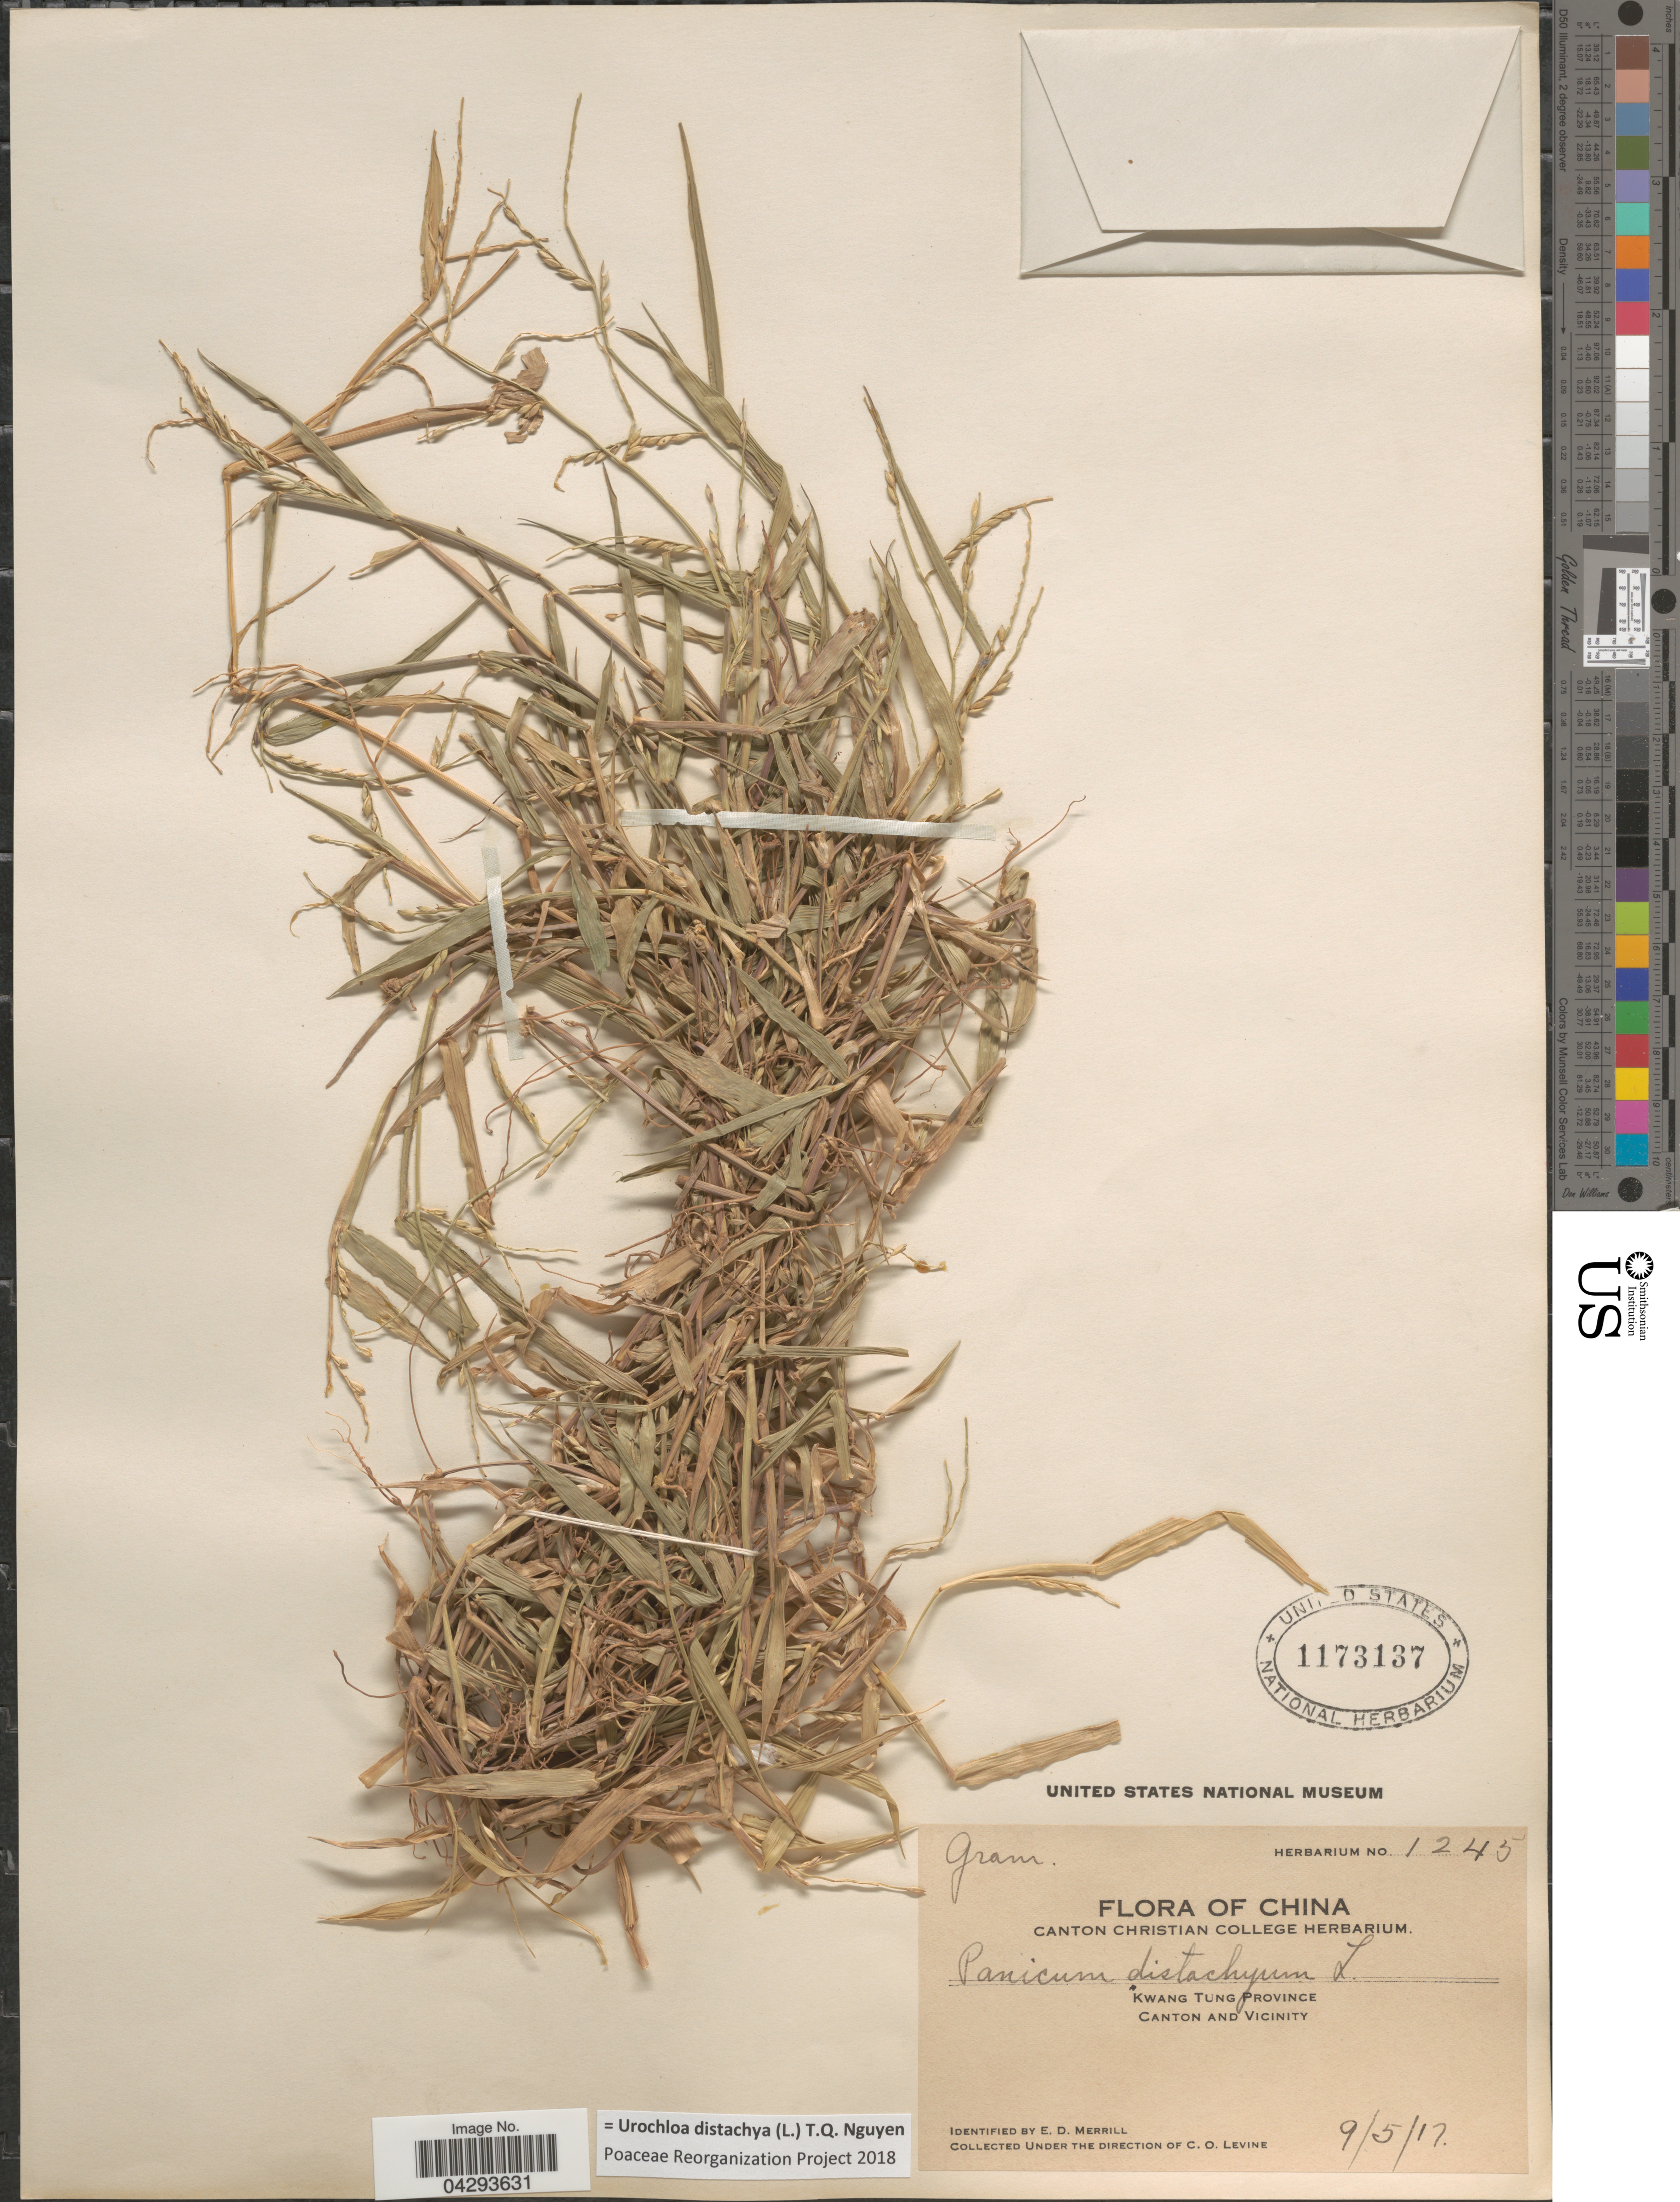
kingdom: Plantae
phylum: Tracheophyta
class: Liliopsida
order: Poales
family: Poaceae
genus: Urochloa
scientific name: Urochloa distachya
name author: (L.) T.Q. Nguyen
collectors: C. O. Levine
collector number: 1245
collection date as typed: Transcribed d/m/y: 9/5/17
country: China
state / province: Guangdong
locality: Kwang Tung Province. Canton and Vicinity.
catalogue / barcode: US 1173137